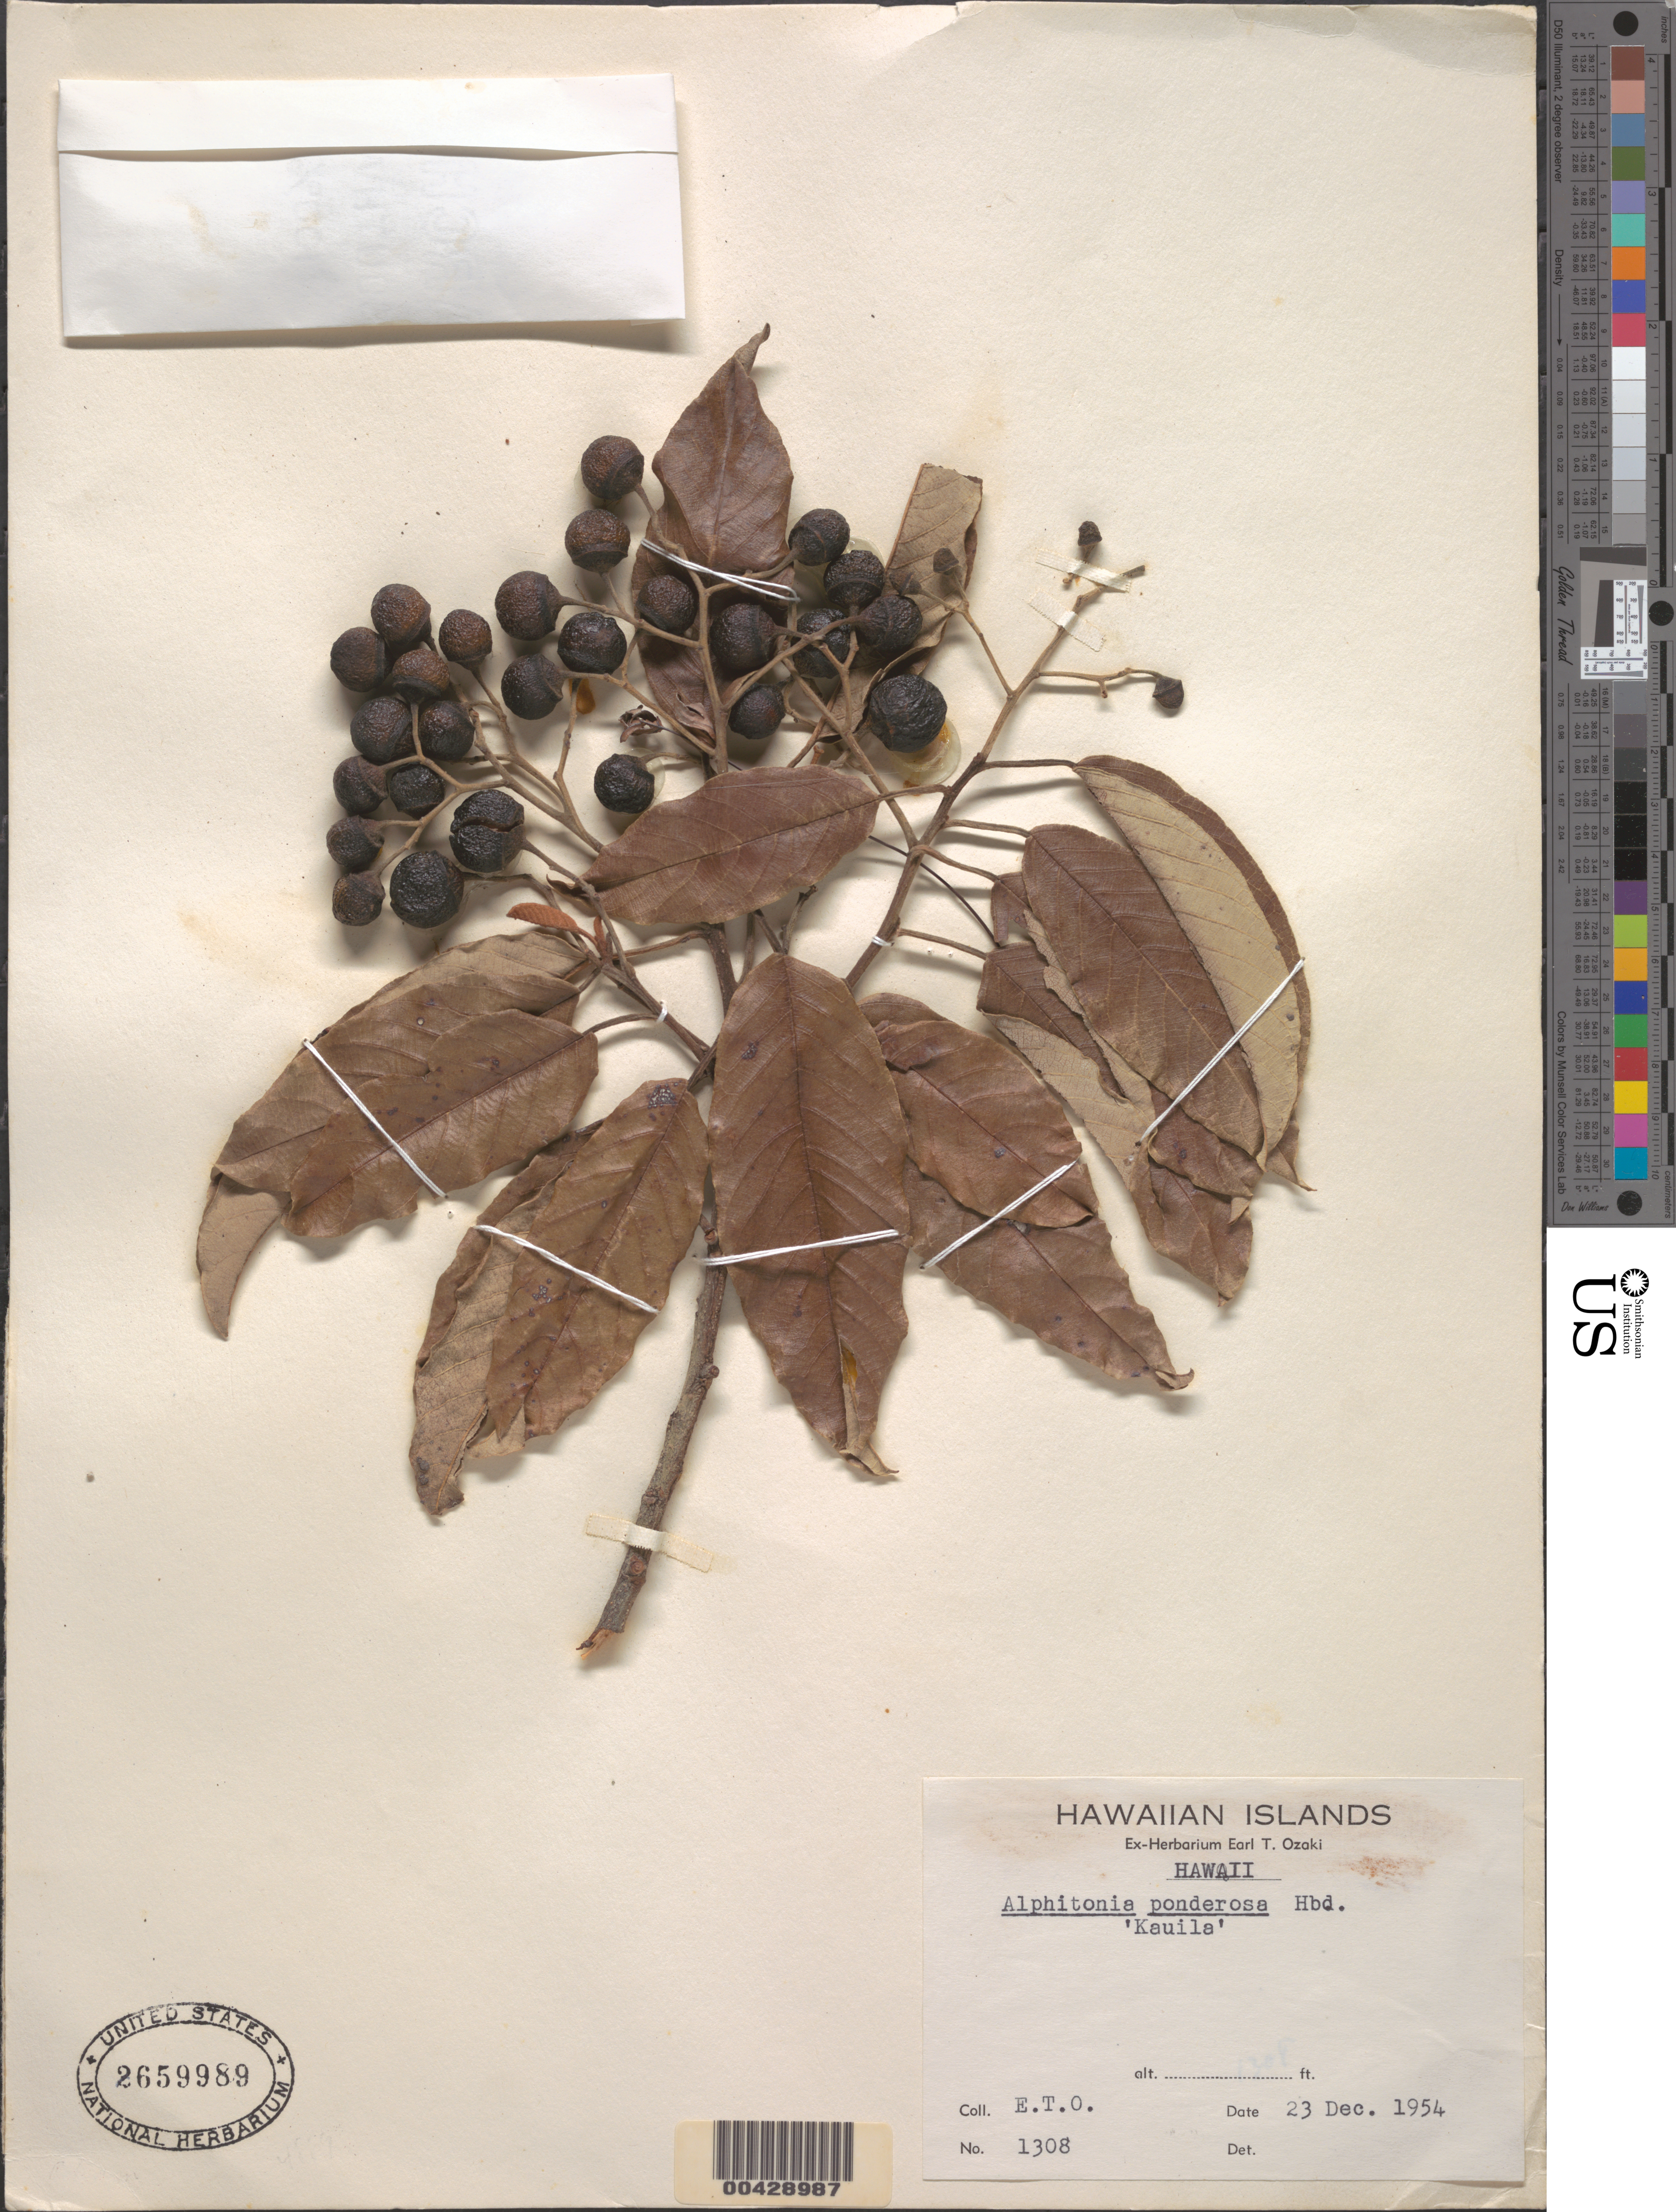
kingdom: Plantae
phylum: Tracheophyta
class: Magnoliopsida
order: Rosales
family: Rhamnaceae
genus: Alphitonia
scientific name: Alphitonia ponderosa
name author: Hillebr.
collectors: E. Ozaki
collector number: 1308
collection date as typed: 23 Dec 1954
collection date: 1954-12-23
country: United States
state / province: Hawaii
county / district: Hawaii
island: Hawaii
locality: Kauila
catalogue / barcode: US 2659989